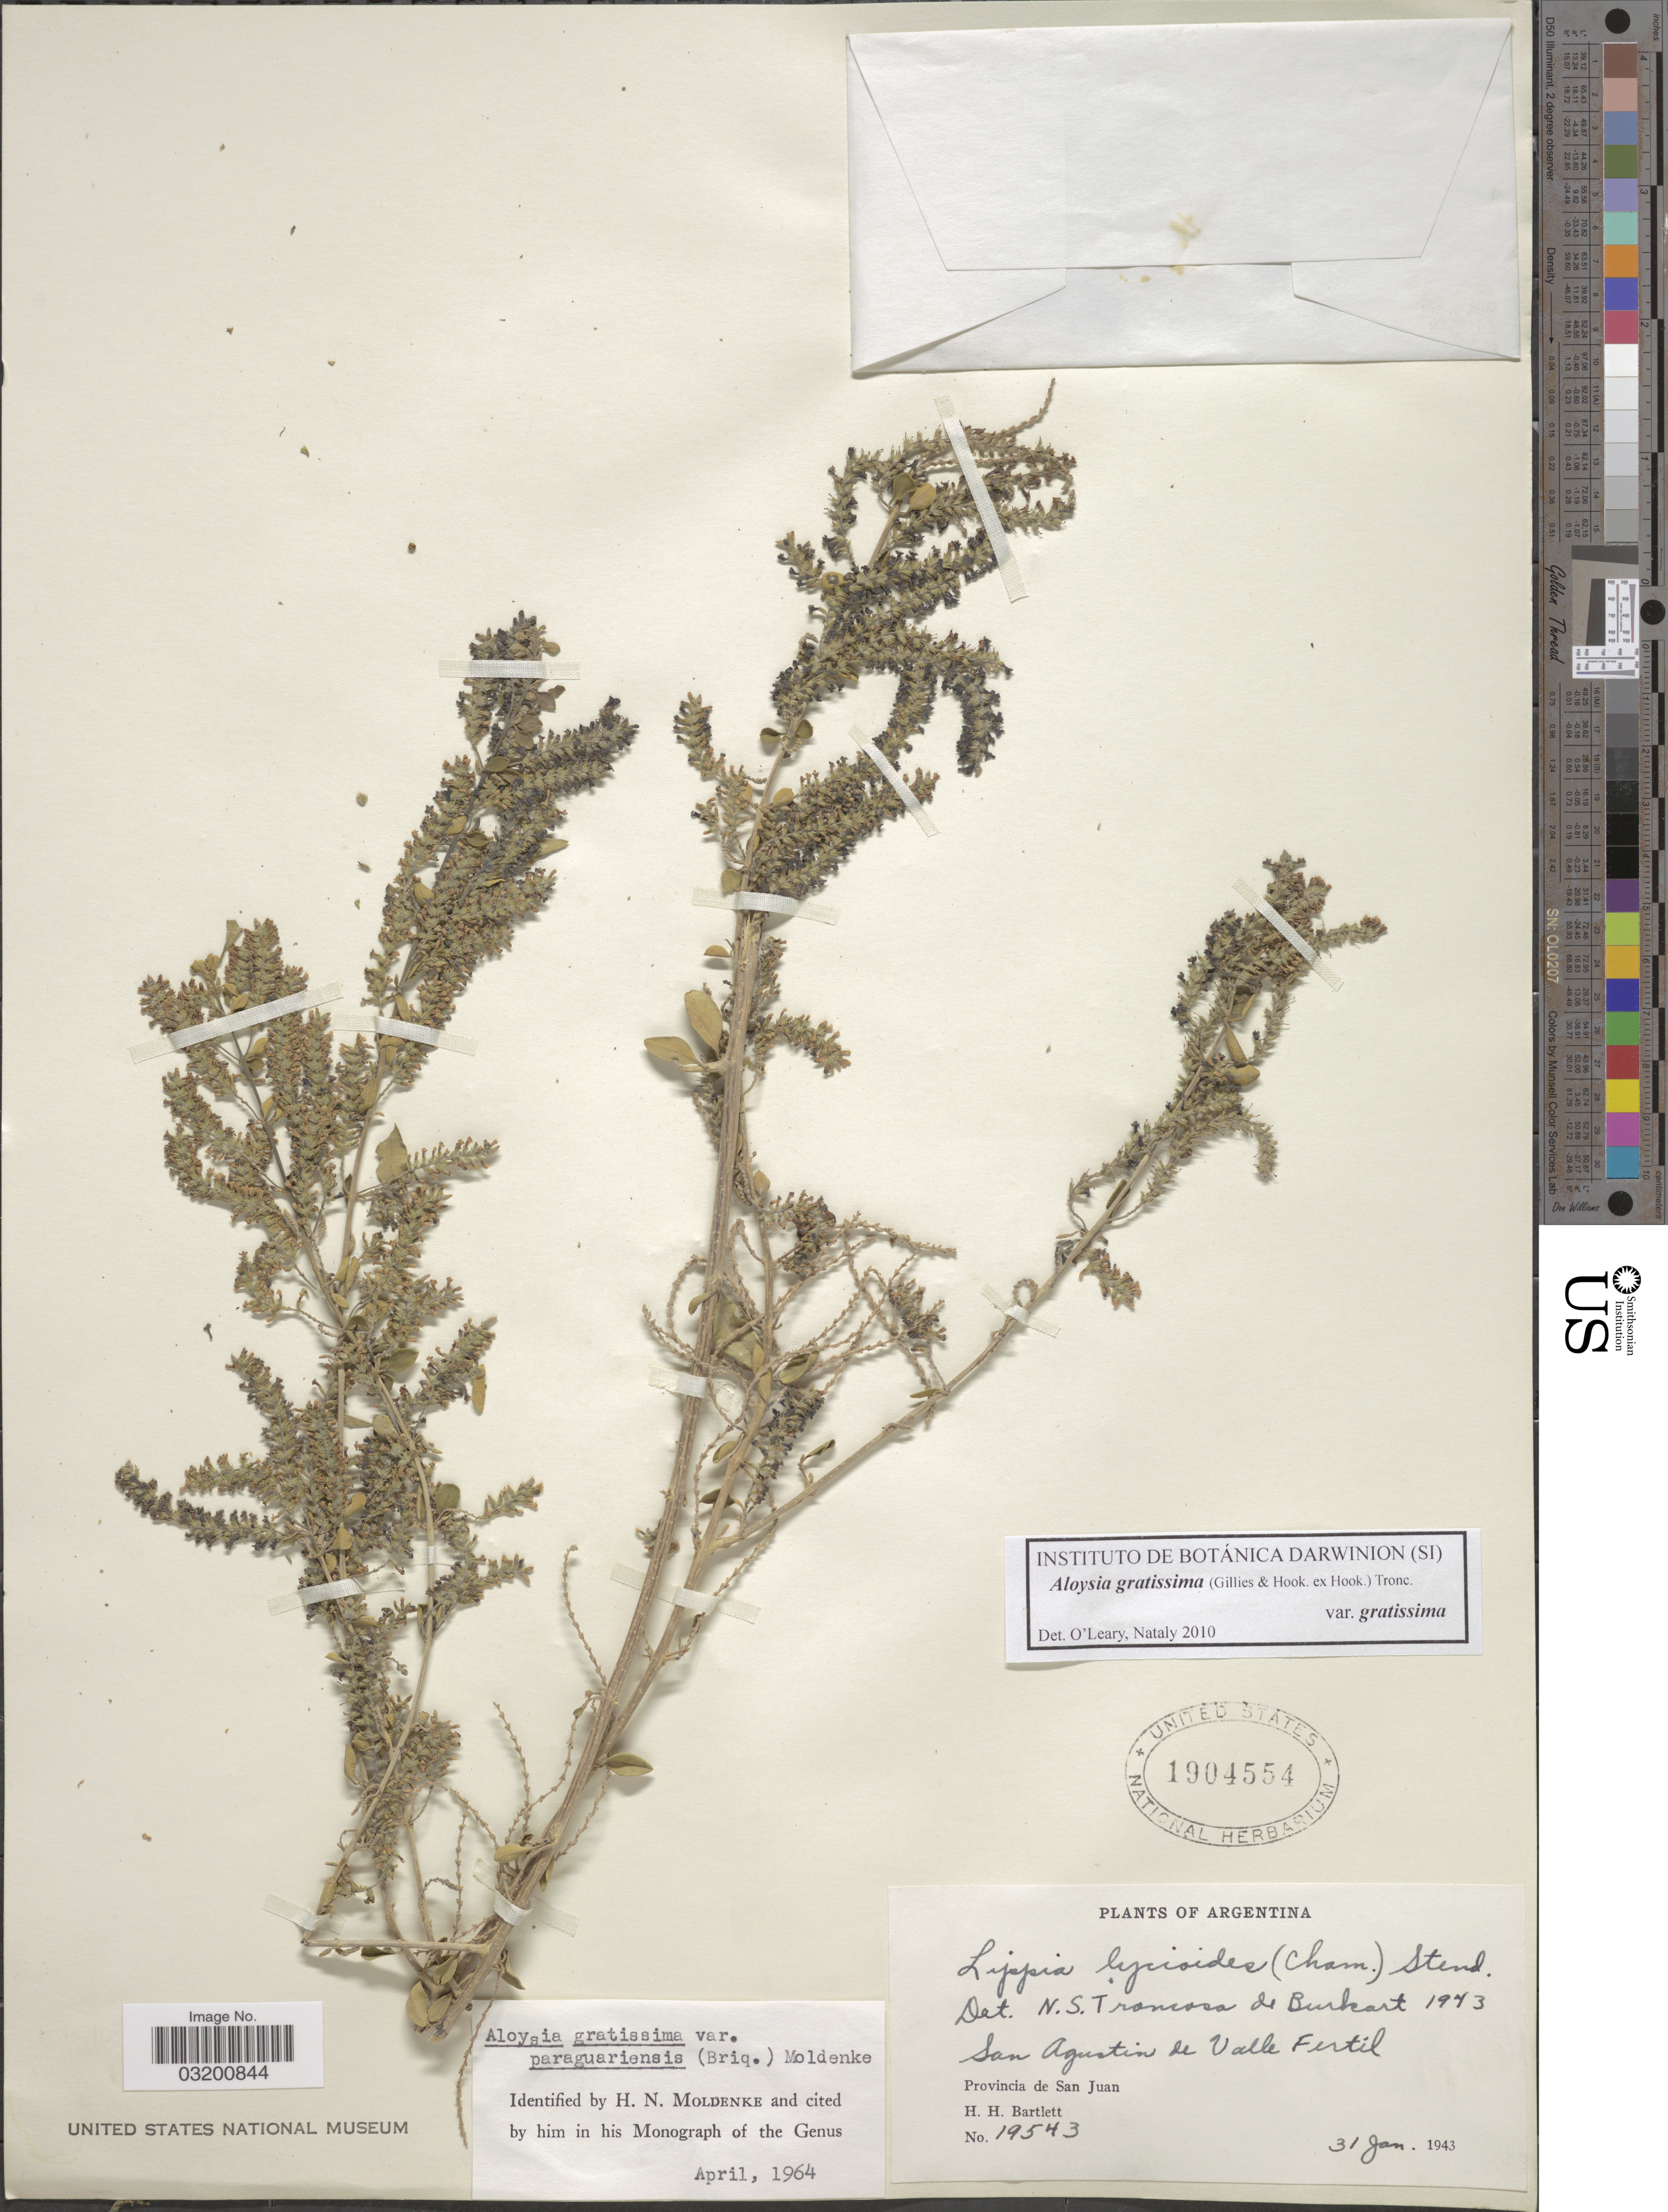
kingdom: Plantae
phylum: Tracheophyta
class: Magnoliopsida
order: Lamiales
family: Verbenaceae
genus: Aloysia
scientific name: Aloysia gratissima var. gratissima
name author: (Gillies & Hook.) Tronc.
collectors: H. H. Bartlett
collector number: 19543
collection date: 1943-01-31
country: Argentina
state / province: San Juan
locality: San Agustin de Valle Fertil.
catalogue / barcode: US 1904554